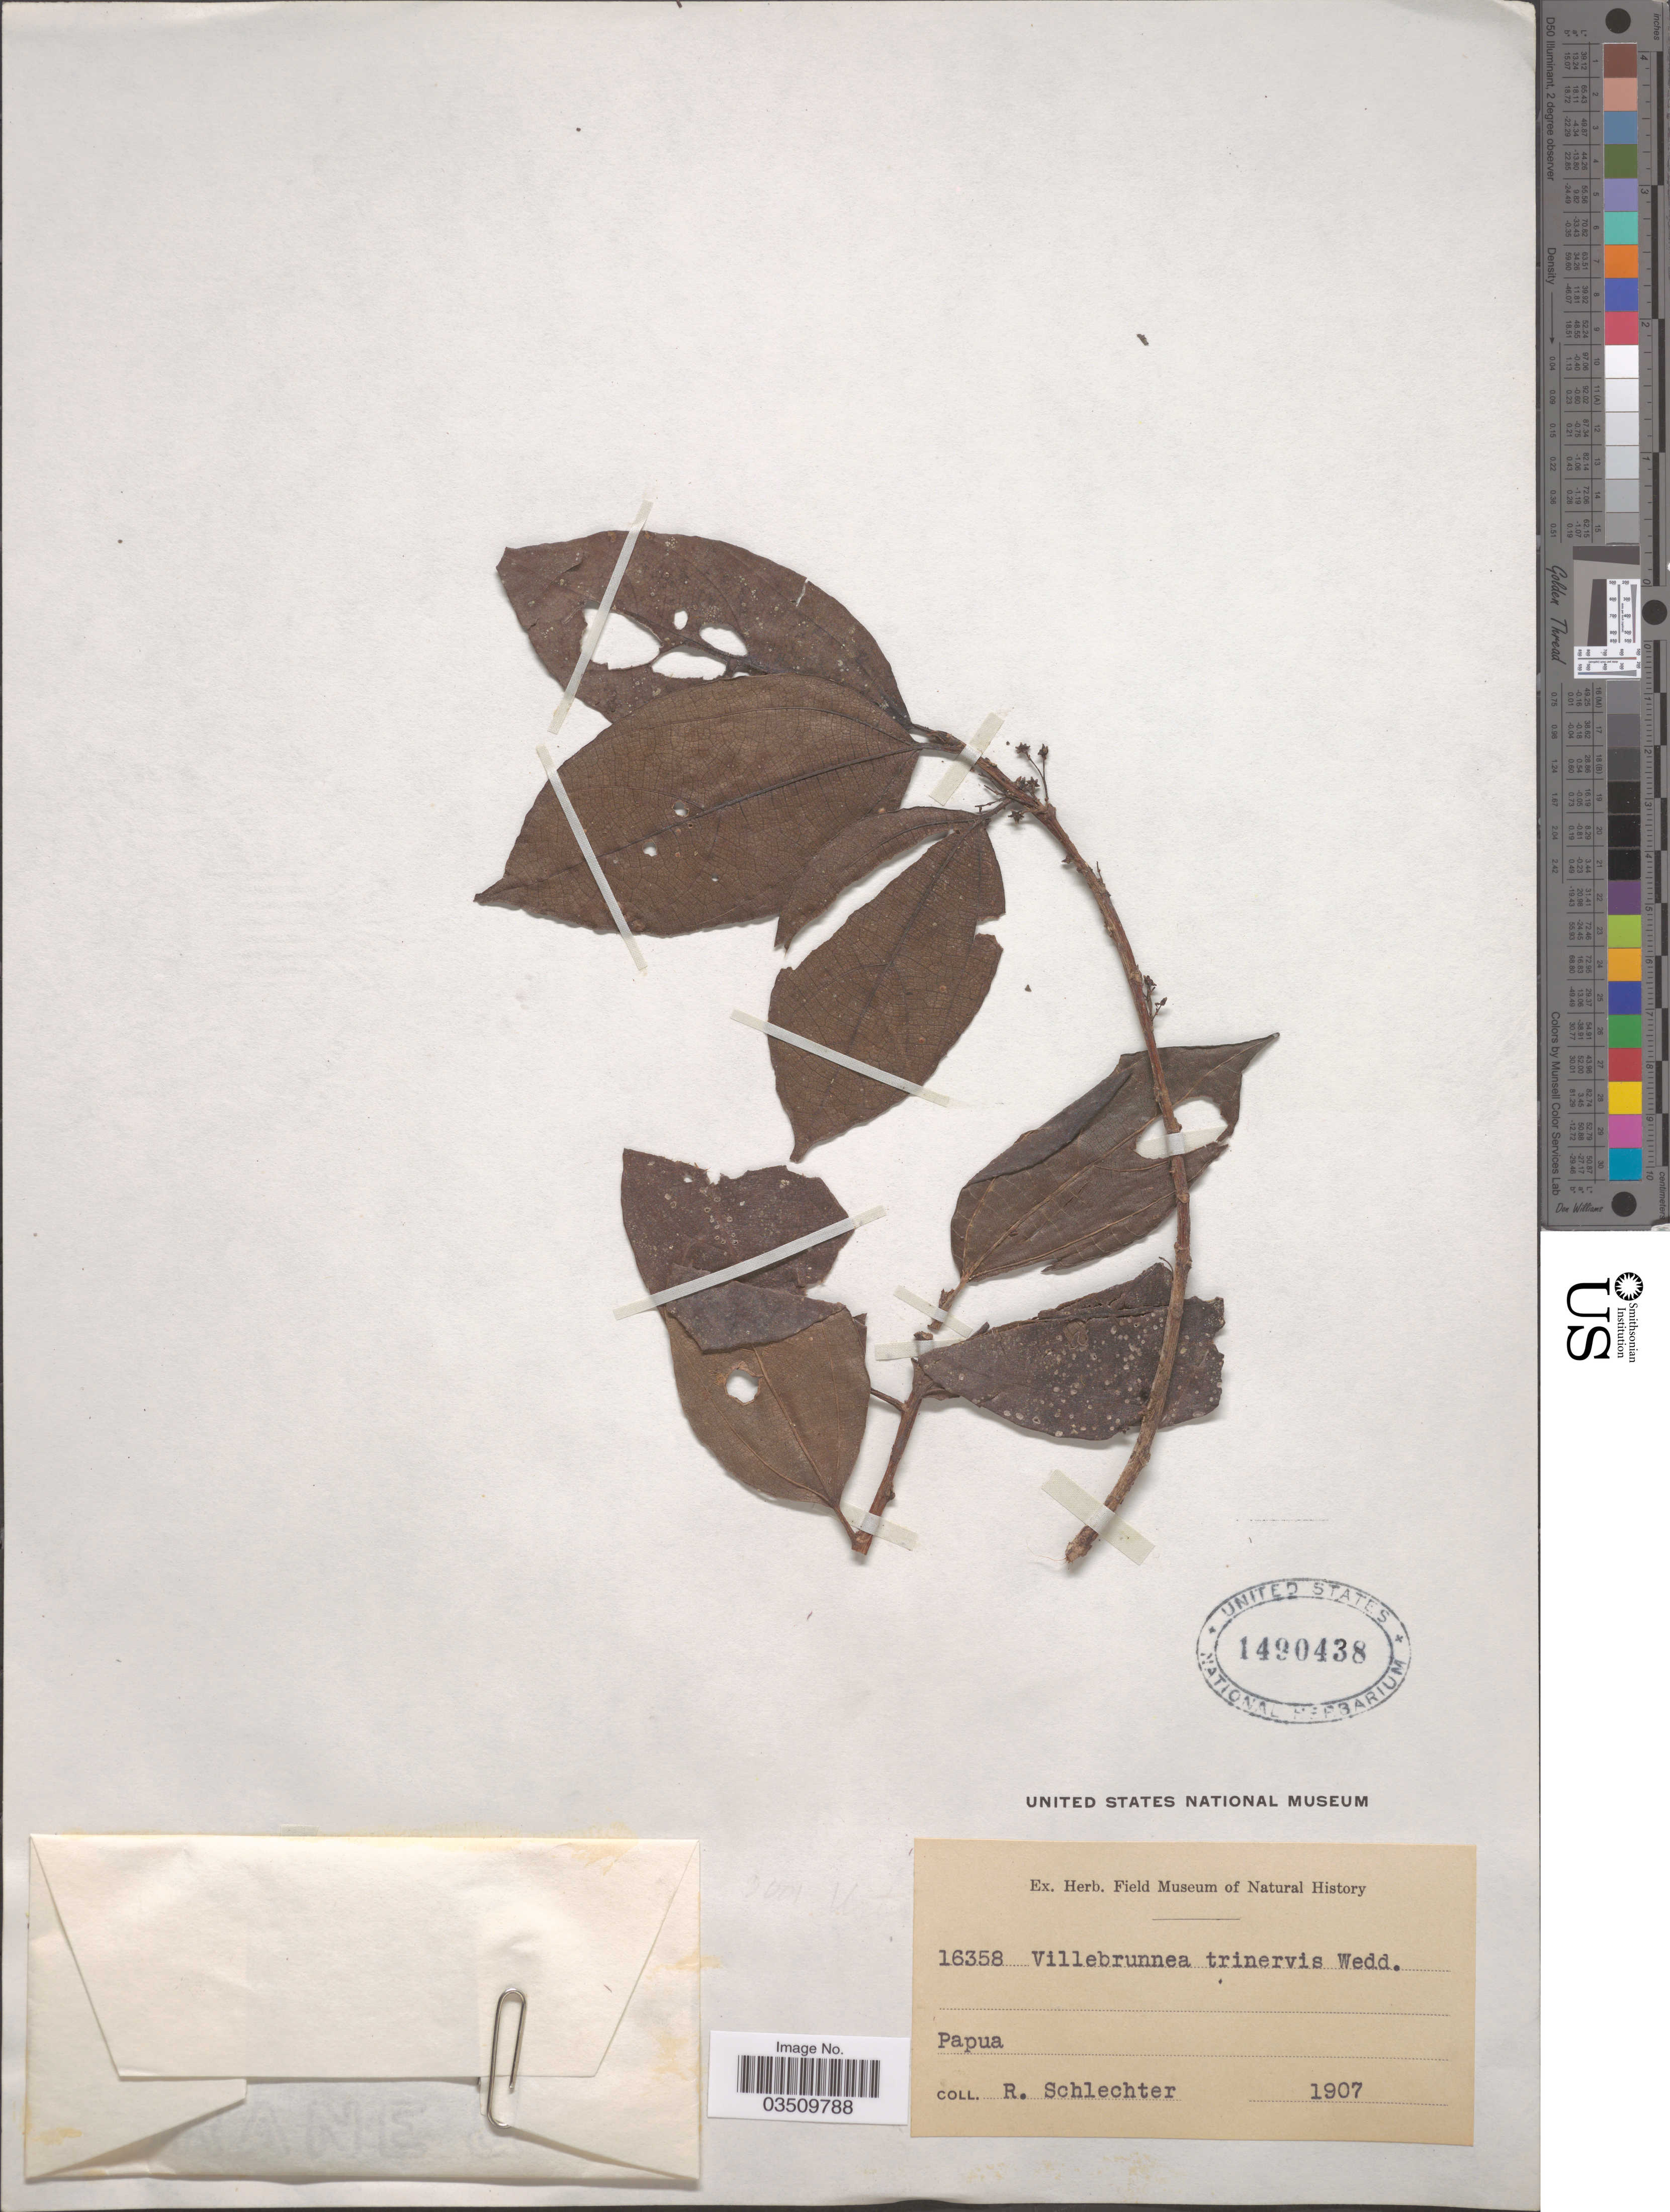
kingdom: Plantae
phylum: Tracheophyta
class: Magnoliopsida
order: Rosales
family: Urticaceae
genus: Oreocnide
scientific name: Oreocnide trinervis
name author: (Wedd.) Miq.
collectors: F. R. R. Schlechter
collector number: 16358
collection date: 1907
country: Papua New Guinea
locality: Papua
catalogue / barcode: US 1490438